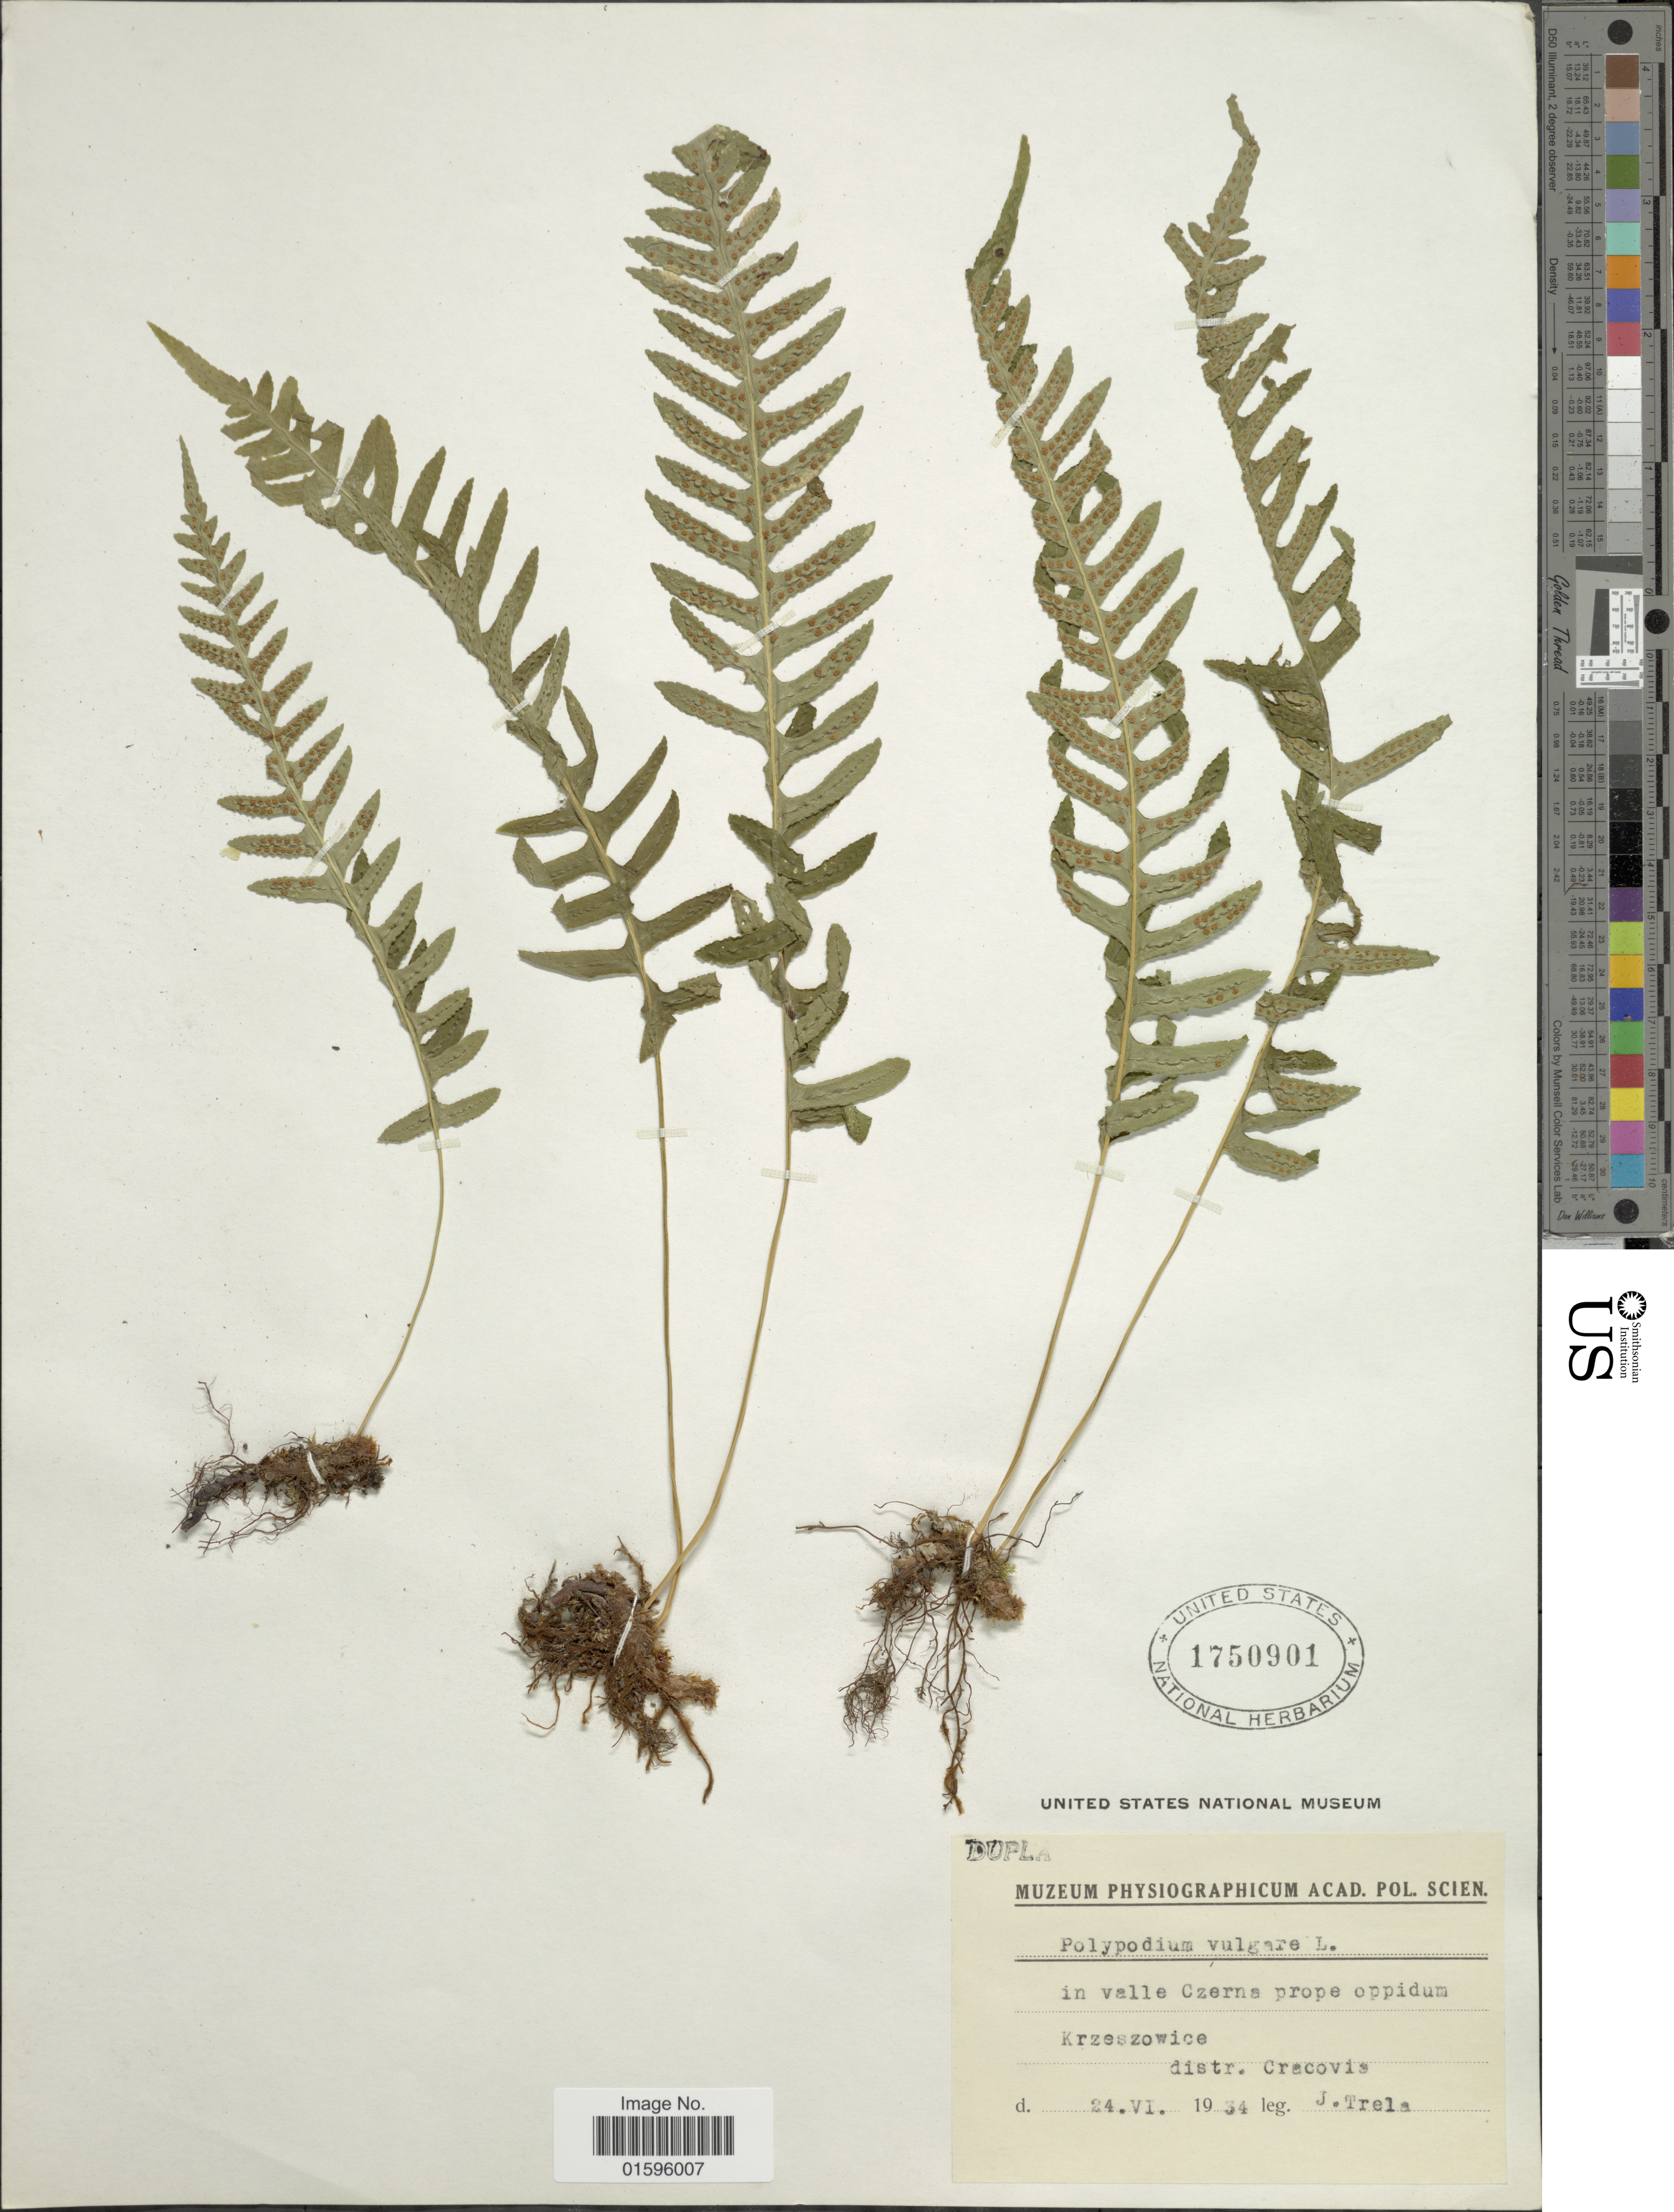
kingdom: Plantae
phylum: Tracheophyta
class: Polypodiopsida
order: Polypodiales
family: Polypodiaceae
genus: Polypodium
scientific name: Polypodium vulgare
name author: L.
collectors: J. Trela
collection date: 1934-06-24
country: Poland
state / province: Malopolskie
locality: In valle Czerna prope oppidum, Krzeszowice, distr. Crecovis [interpreted]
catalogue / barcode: US 1750901